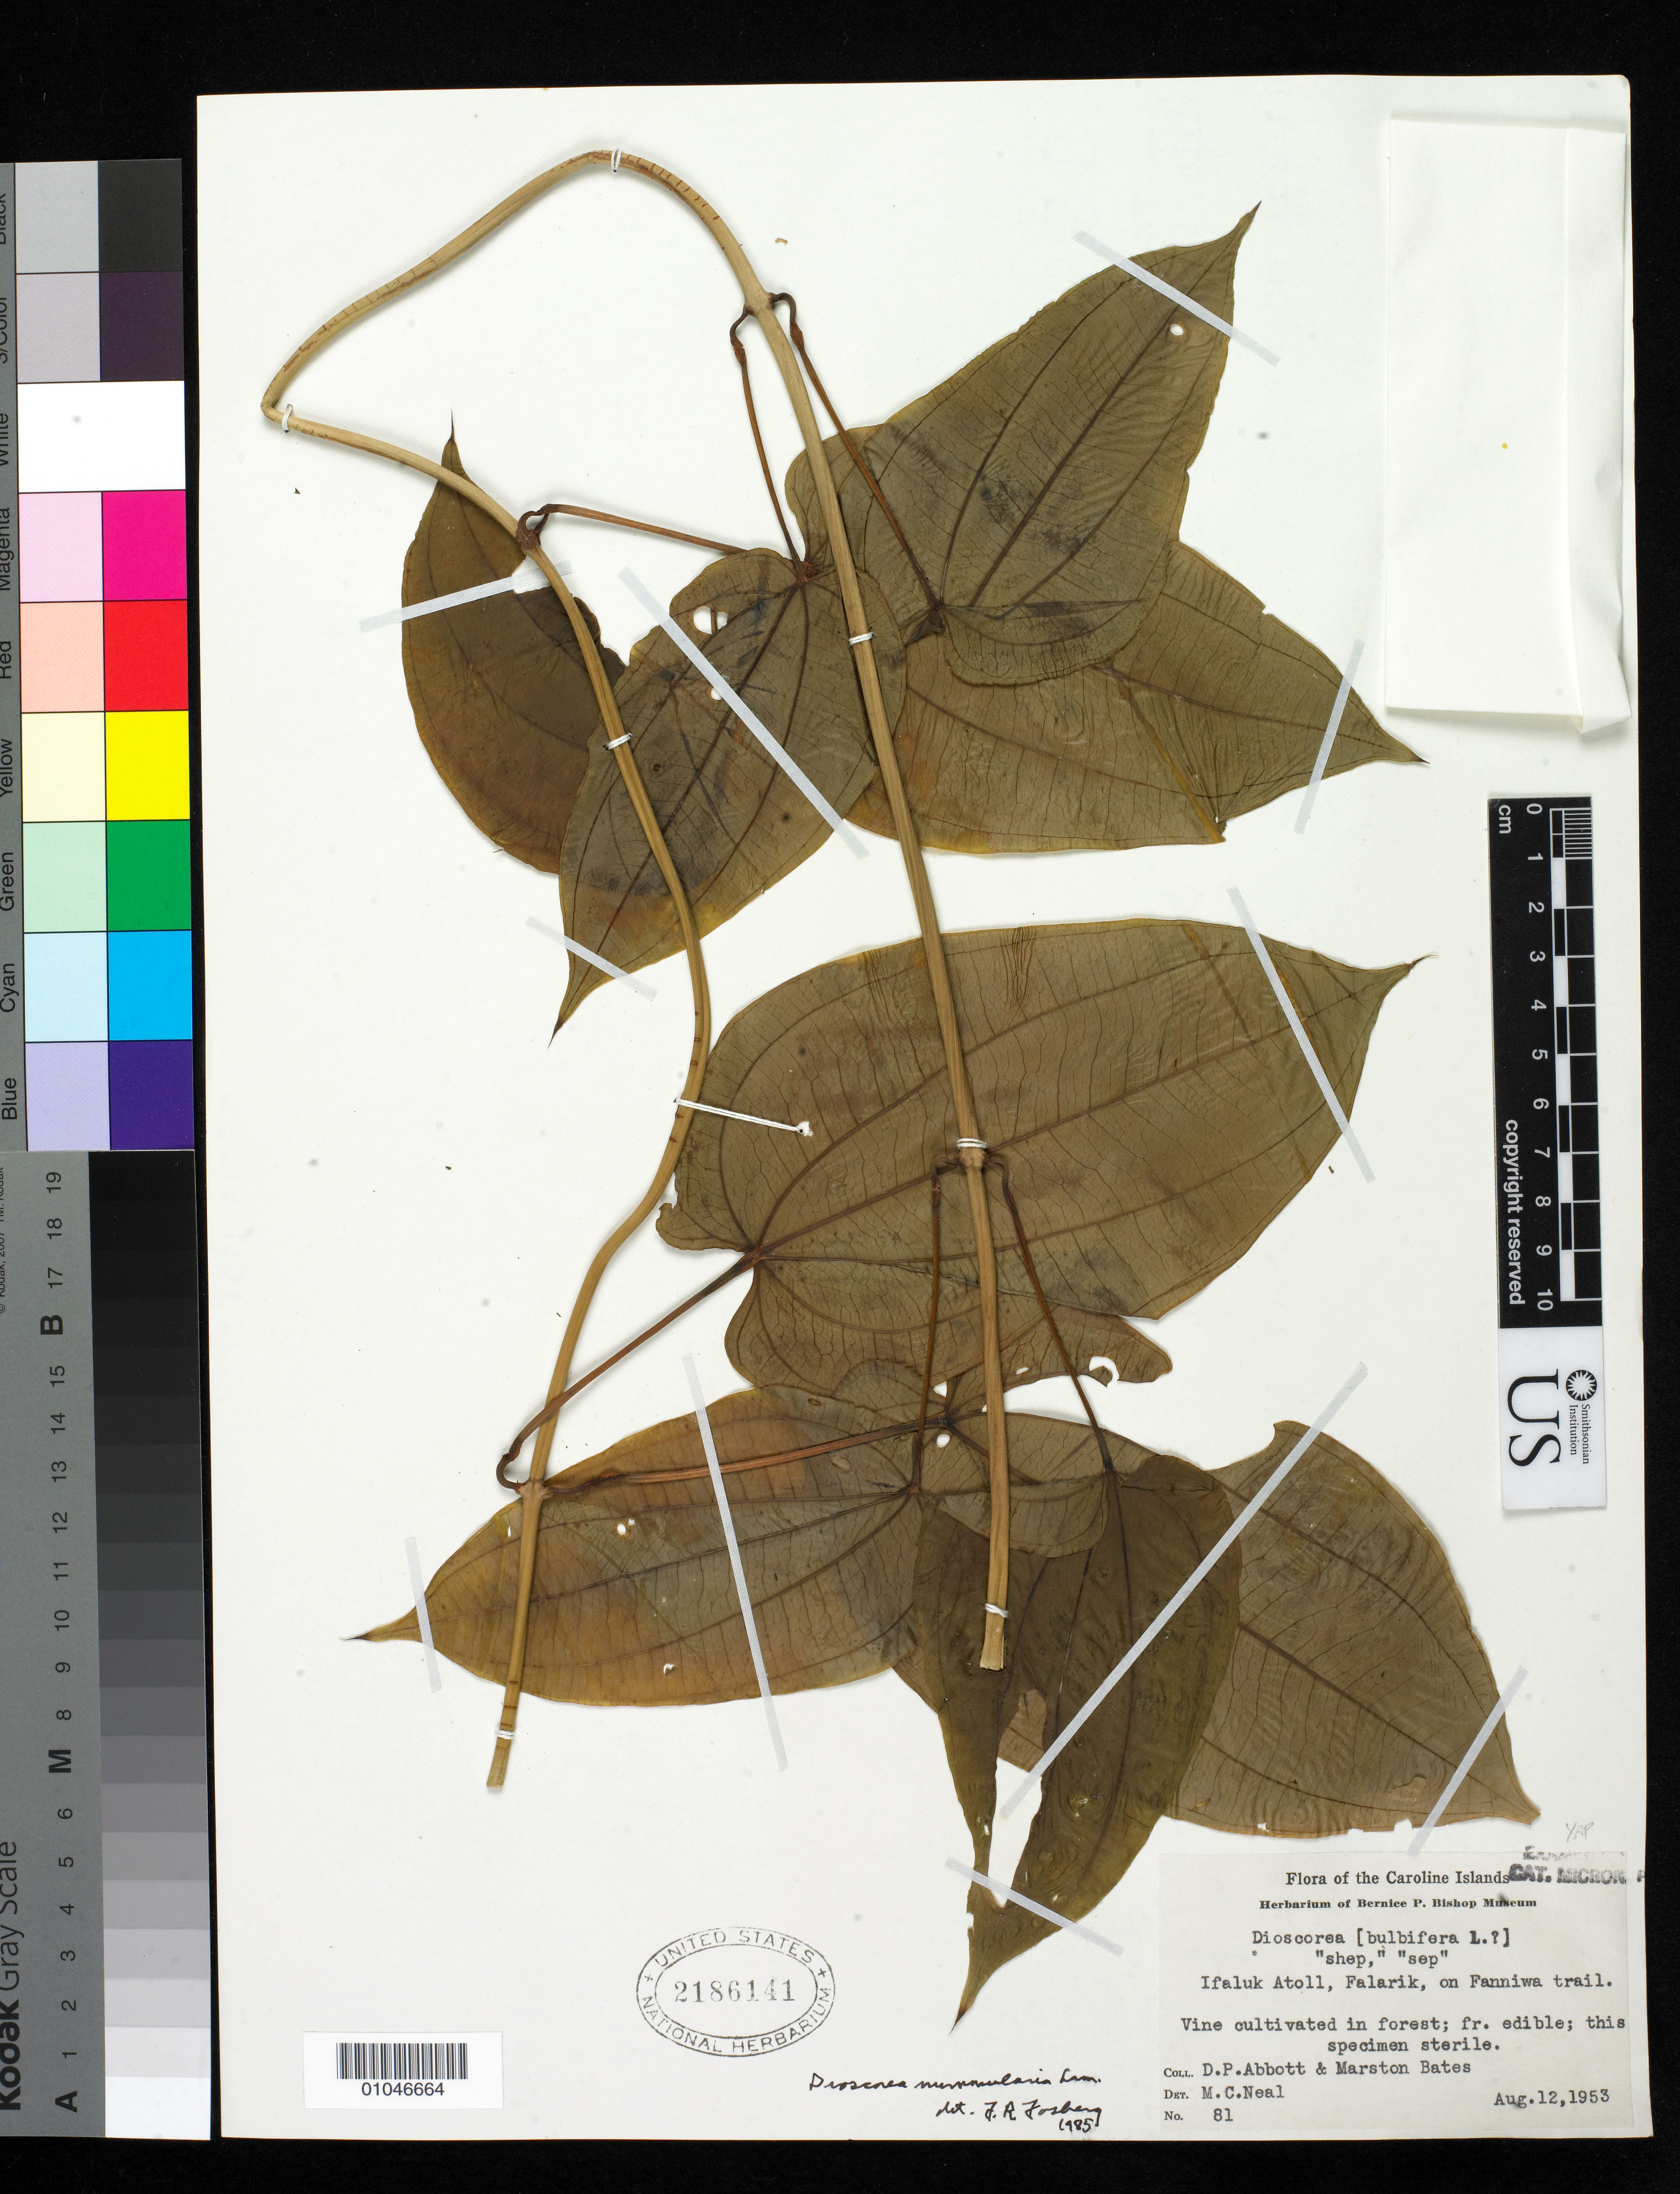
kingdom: Plantae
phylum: Tracheophyta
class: Liliopsida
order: Dioscoreales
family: Dioscoreaceae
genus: Dioscorea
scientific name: Dioscorea nummularia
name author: Lam.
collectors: W. Ning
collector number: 81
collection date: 1953-08-12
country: Micronesia, Federated States of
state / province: Yap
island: Ifalik (Ifaluk) Atoll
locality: on Fanniwa trail, Falarik Islet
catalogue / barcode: US 2186141